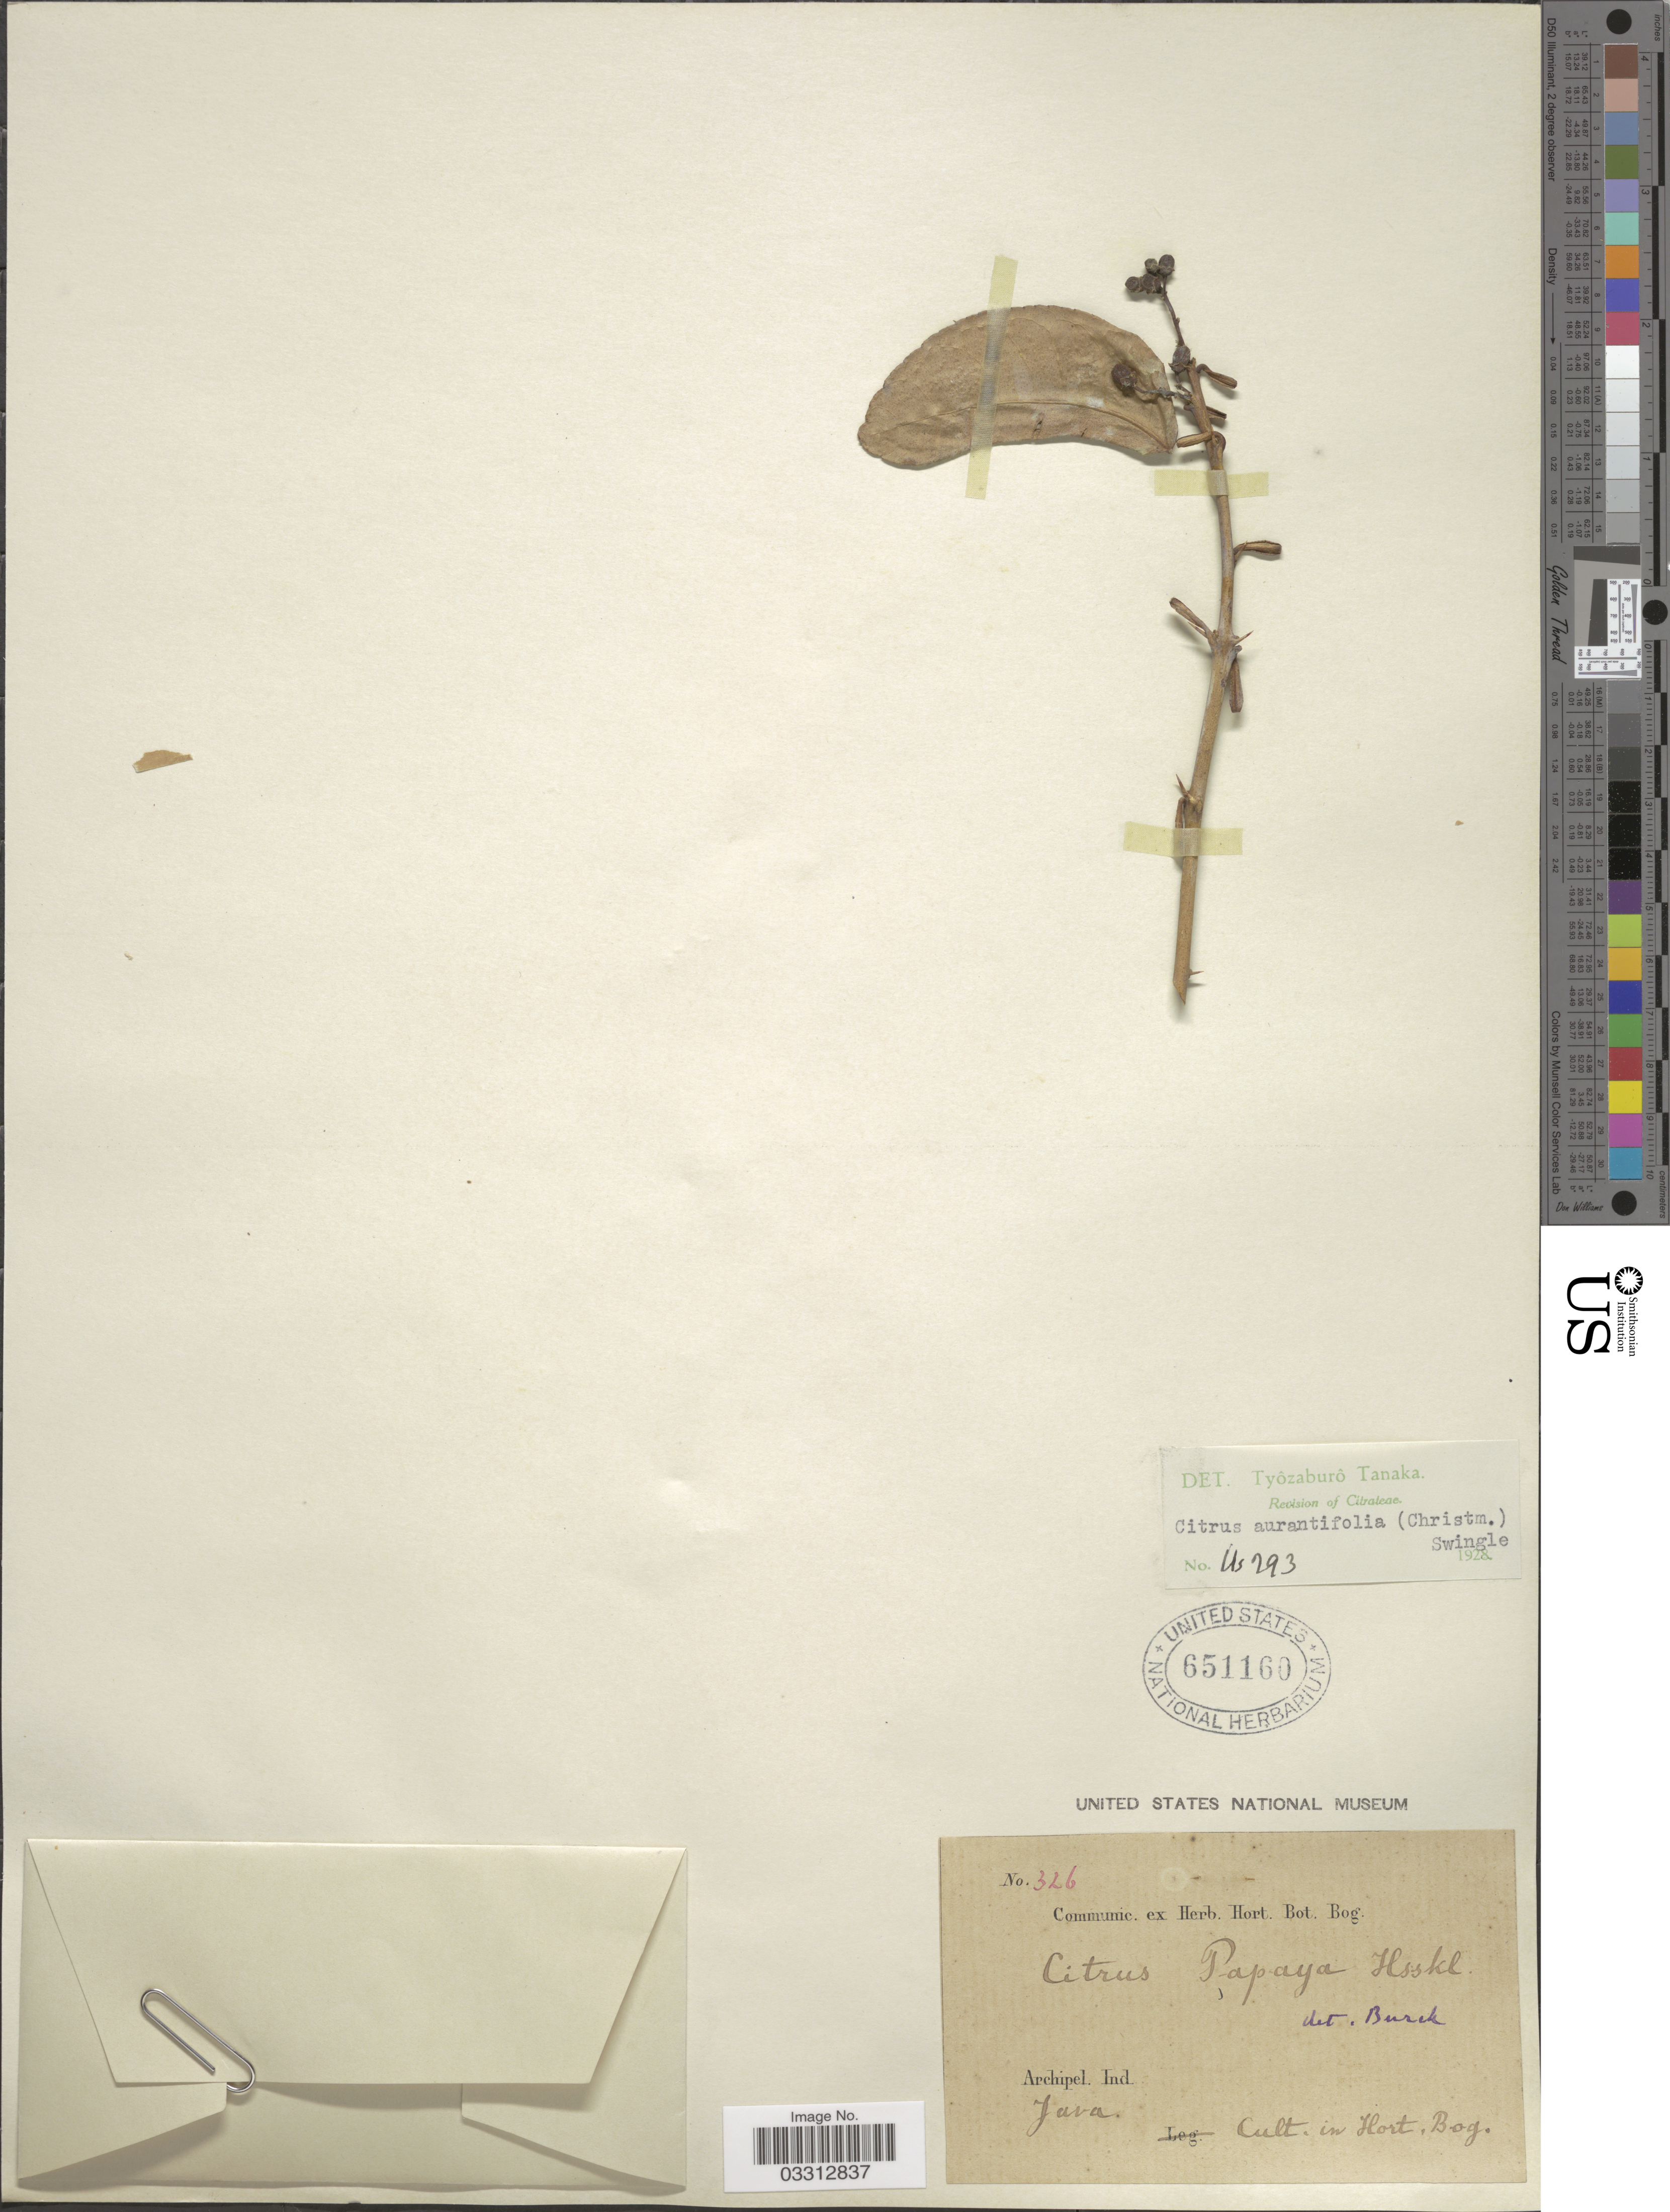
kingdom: Plantae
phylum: Tracheophyta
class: Magnoliopsida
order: Sapindales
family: Rutaceae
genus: Citrus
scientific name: Citrus x aurantifolia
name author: (Christm.) Swingle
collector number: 326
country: Indonesia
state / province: Java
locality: Archipel. Ind., Java. Cult. in Hort. Bog.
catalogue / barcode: US 651160